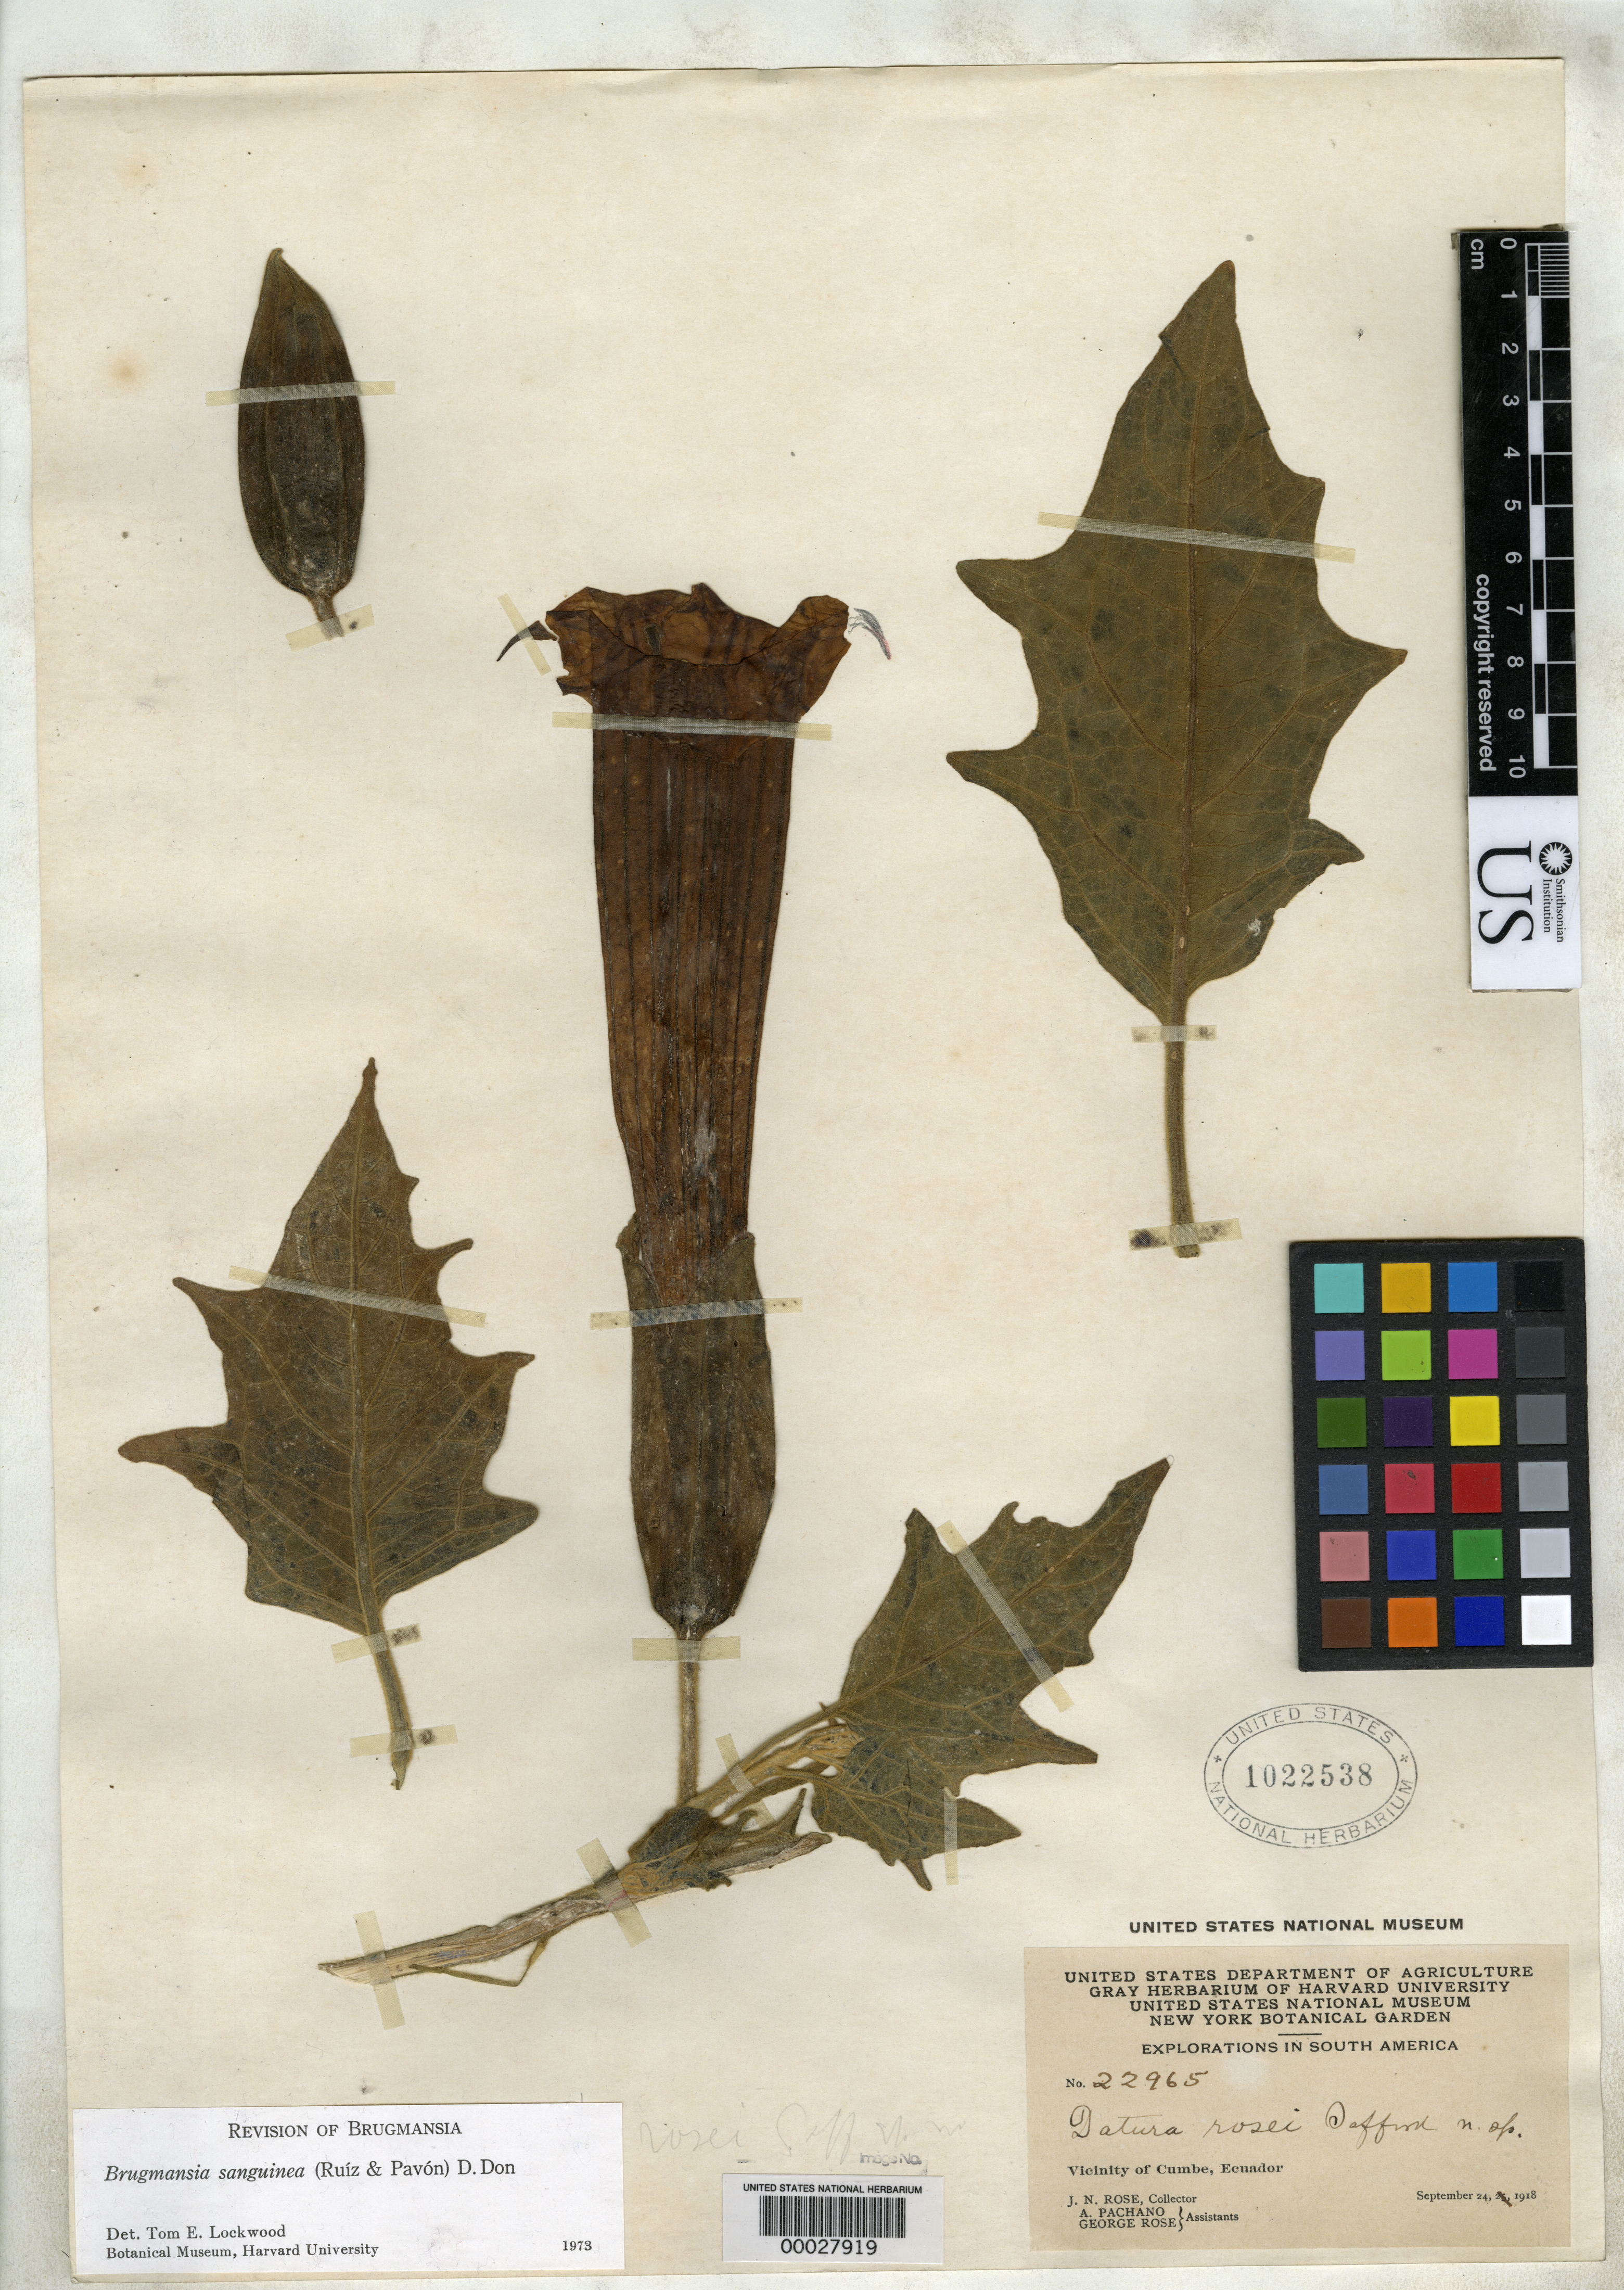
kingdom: Plantae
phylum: Tracheophyta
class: Magnoliopsida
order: Solanales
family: Solanaceae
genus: Datura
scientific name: Datura rosei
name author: Saff.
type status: Holotype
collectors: J. N. Rose, A. Pachano & G. Rose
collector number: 22965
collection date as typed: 24 Sep 1918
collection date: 1918-09-24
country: Ecuador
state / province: Azuay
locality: Vicinity of Cumbe, S of Cuenca.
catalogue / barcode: US 1022538